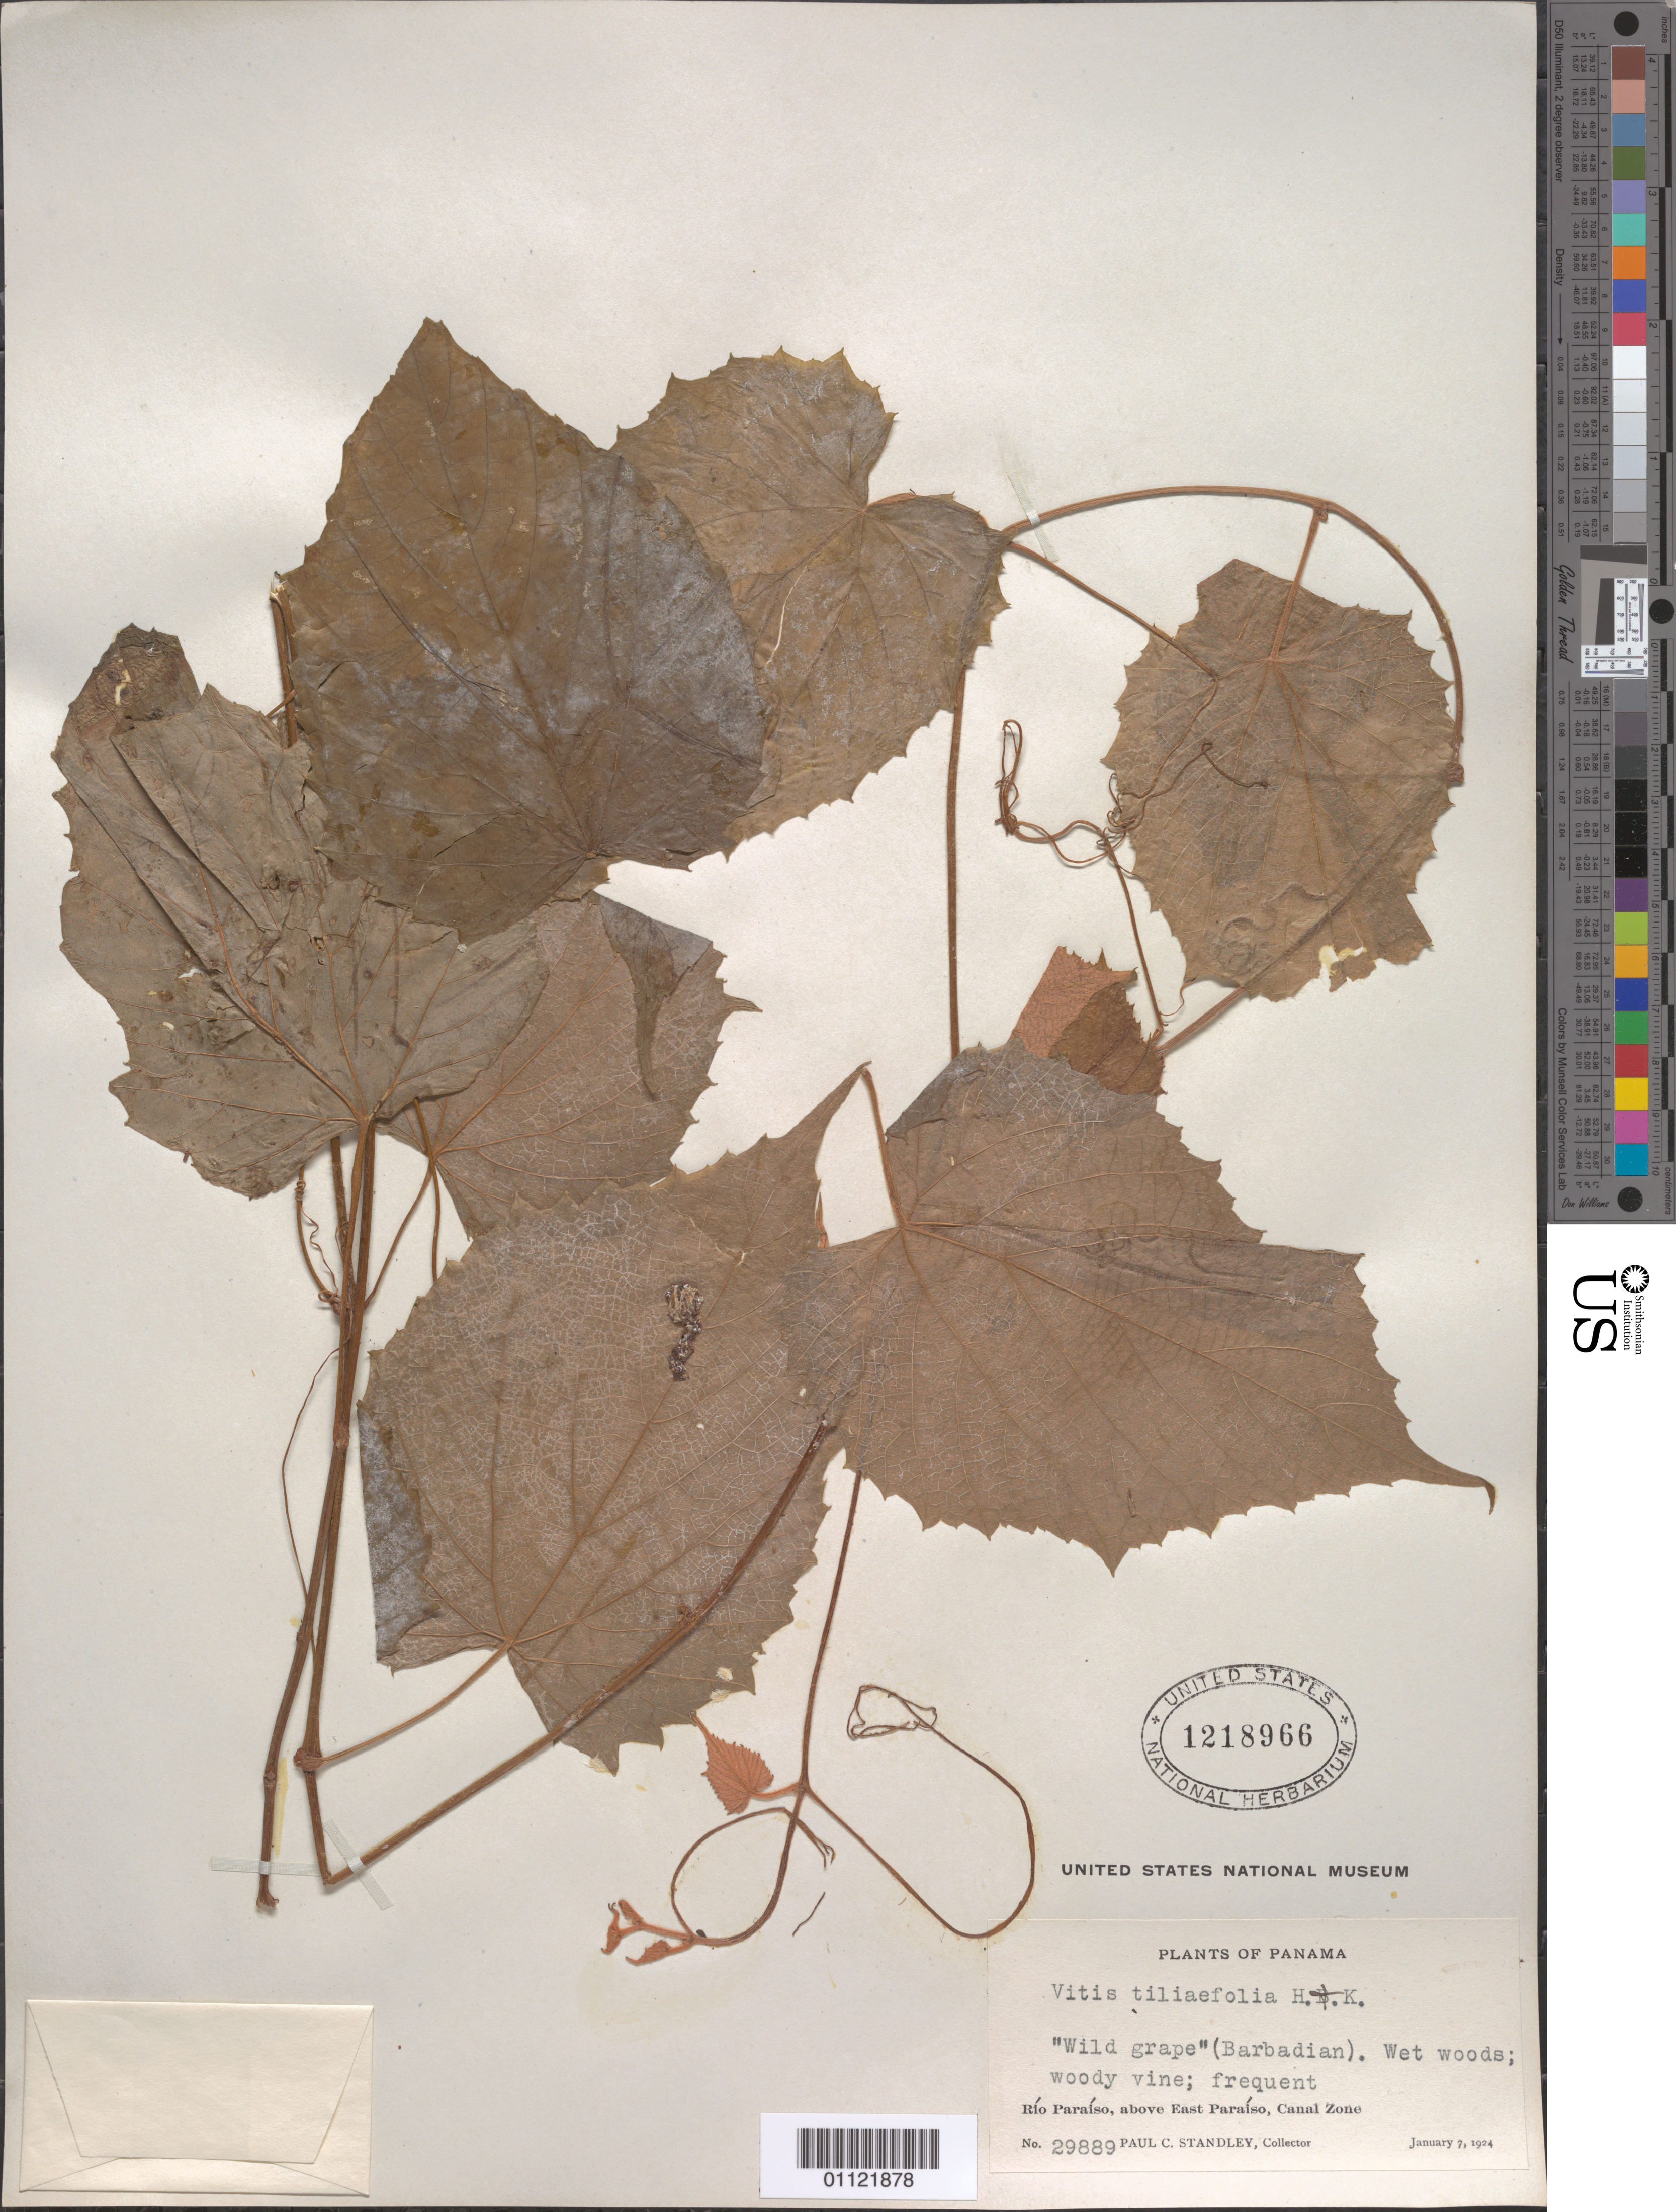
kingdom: Plantae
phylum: Tracheophyta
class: Magnoliopsida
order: Vitales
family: Vitaceae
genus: Vitis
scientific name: Vitis tiliifolia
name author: Humb. & Bonpl. ex Schult.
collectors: P. C. Standley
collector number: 29889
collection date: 1924-01-07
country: Panama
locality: Rio Paraiso, above East Paraiso, Canal Zone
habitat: Wet woods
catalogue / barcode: US 1218966